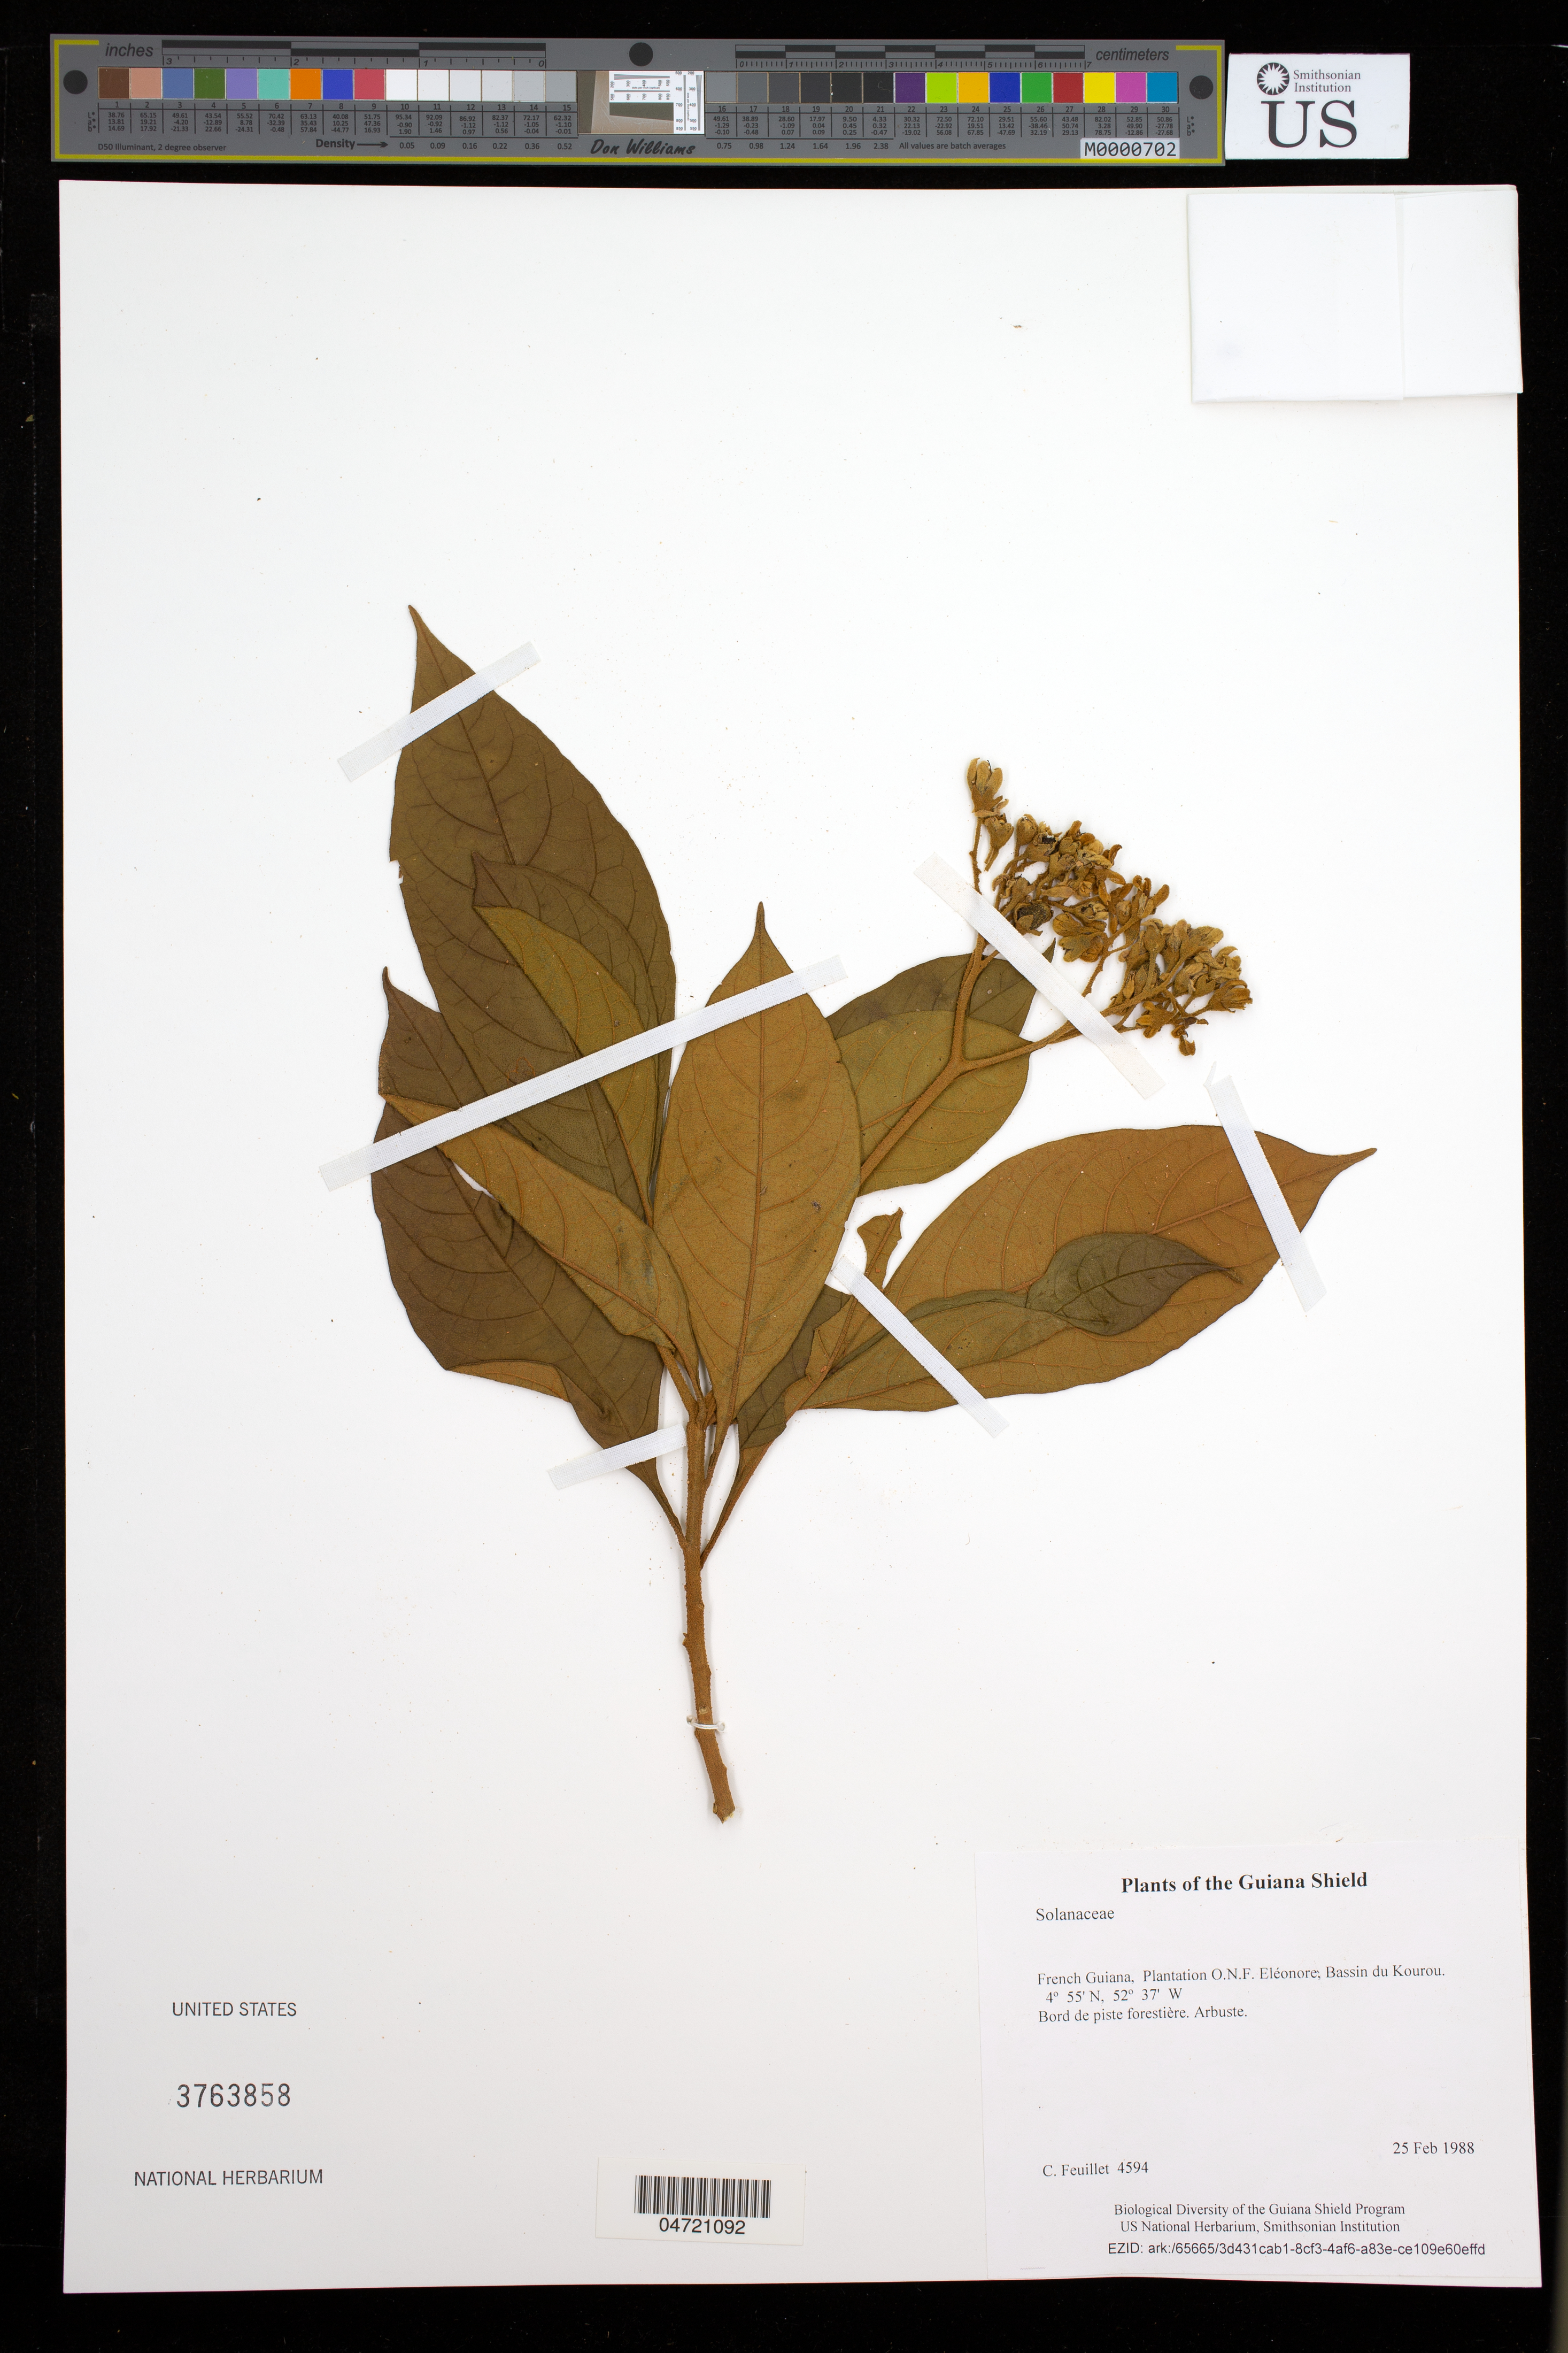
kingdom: Plantae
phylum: Tracheophyta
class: Magnoliopsida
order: Solanales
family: Solanaceae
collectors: C. Feuillet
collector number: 4594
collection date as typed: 25 Feb1988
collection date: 1988-02-25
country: French Guiana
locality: Plantation O.N.F. Eléonore, Bassin du Kourou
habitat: Bord de piste forestière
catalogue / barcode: US 3763858